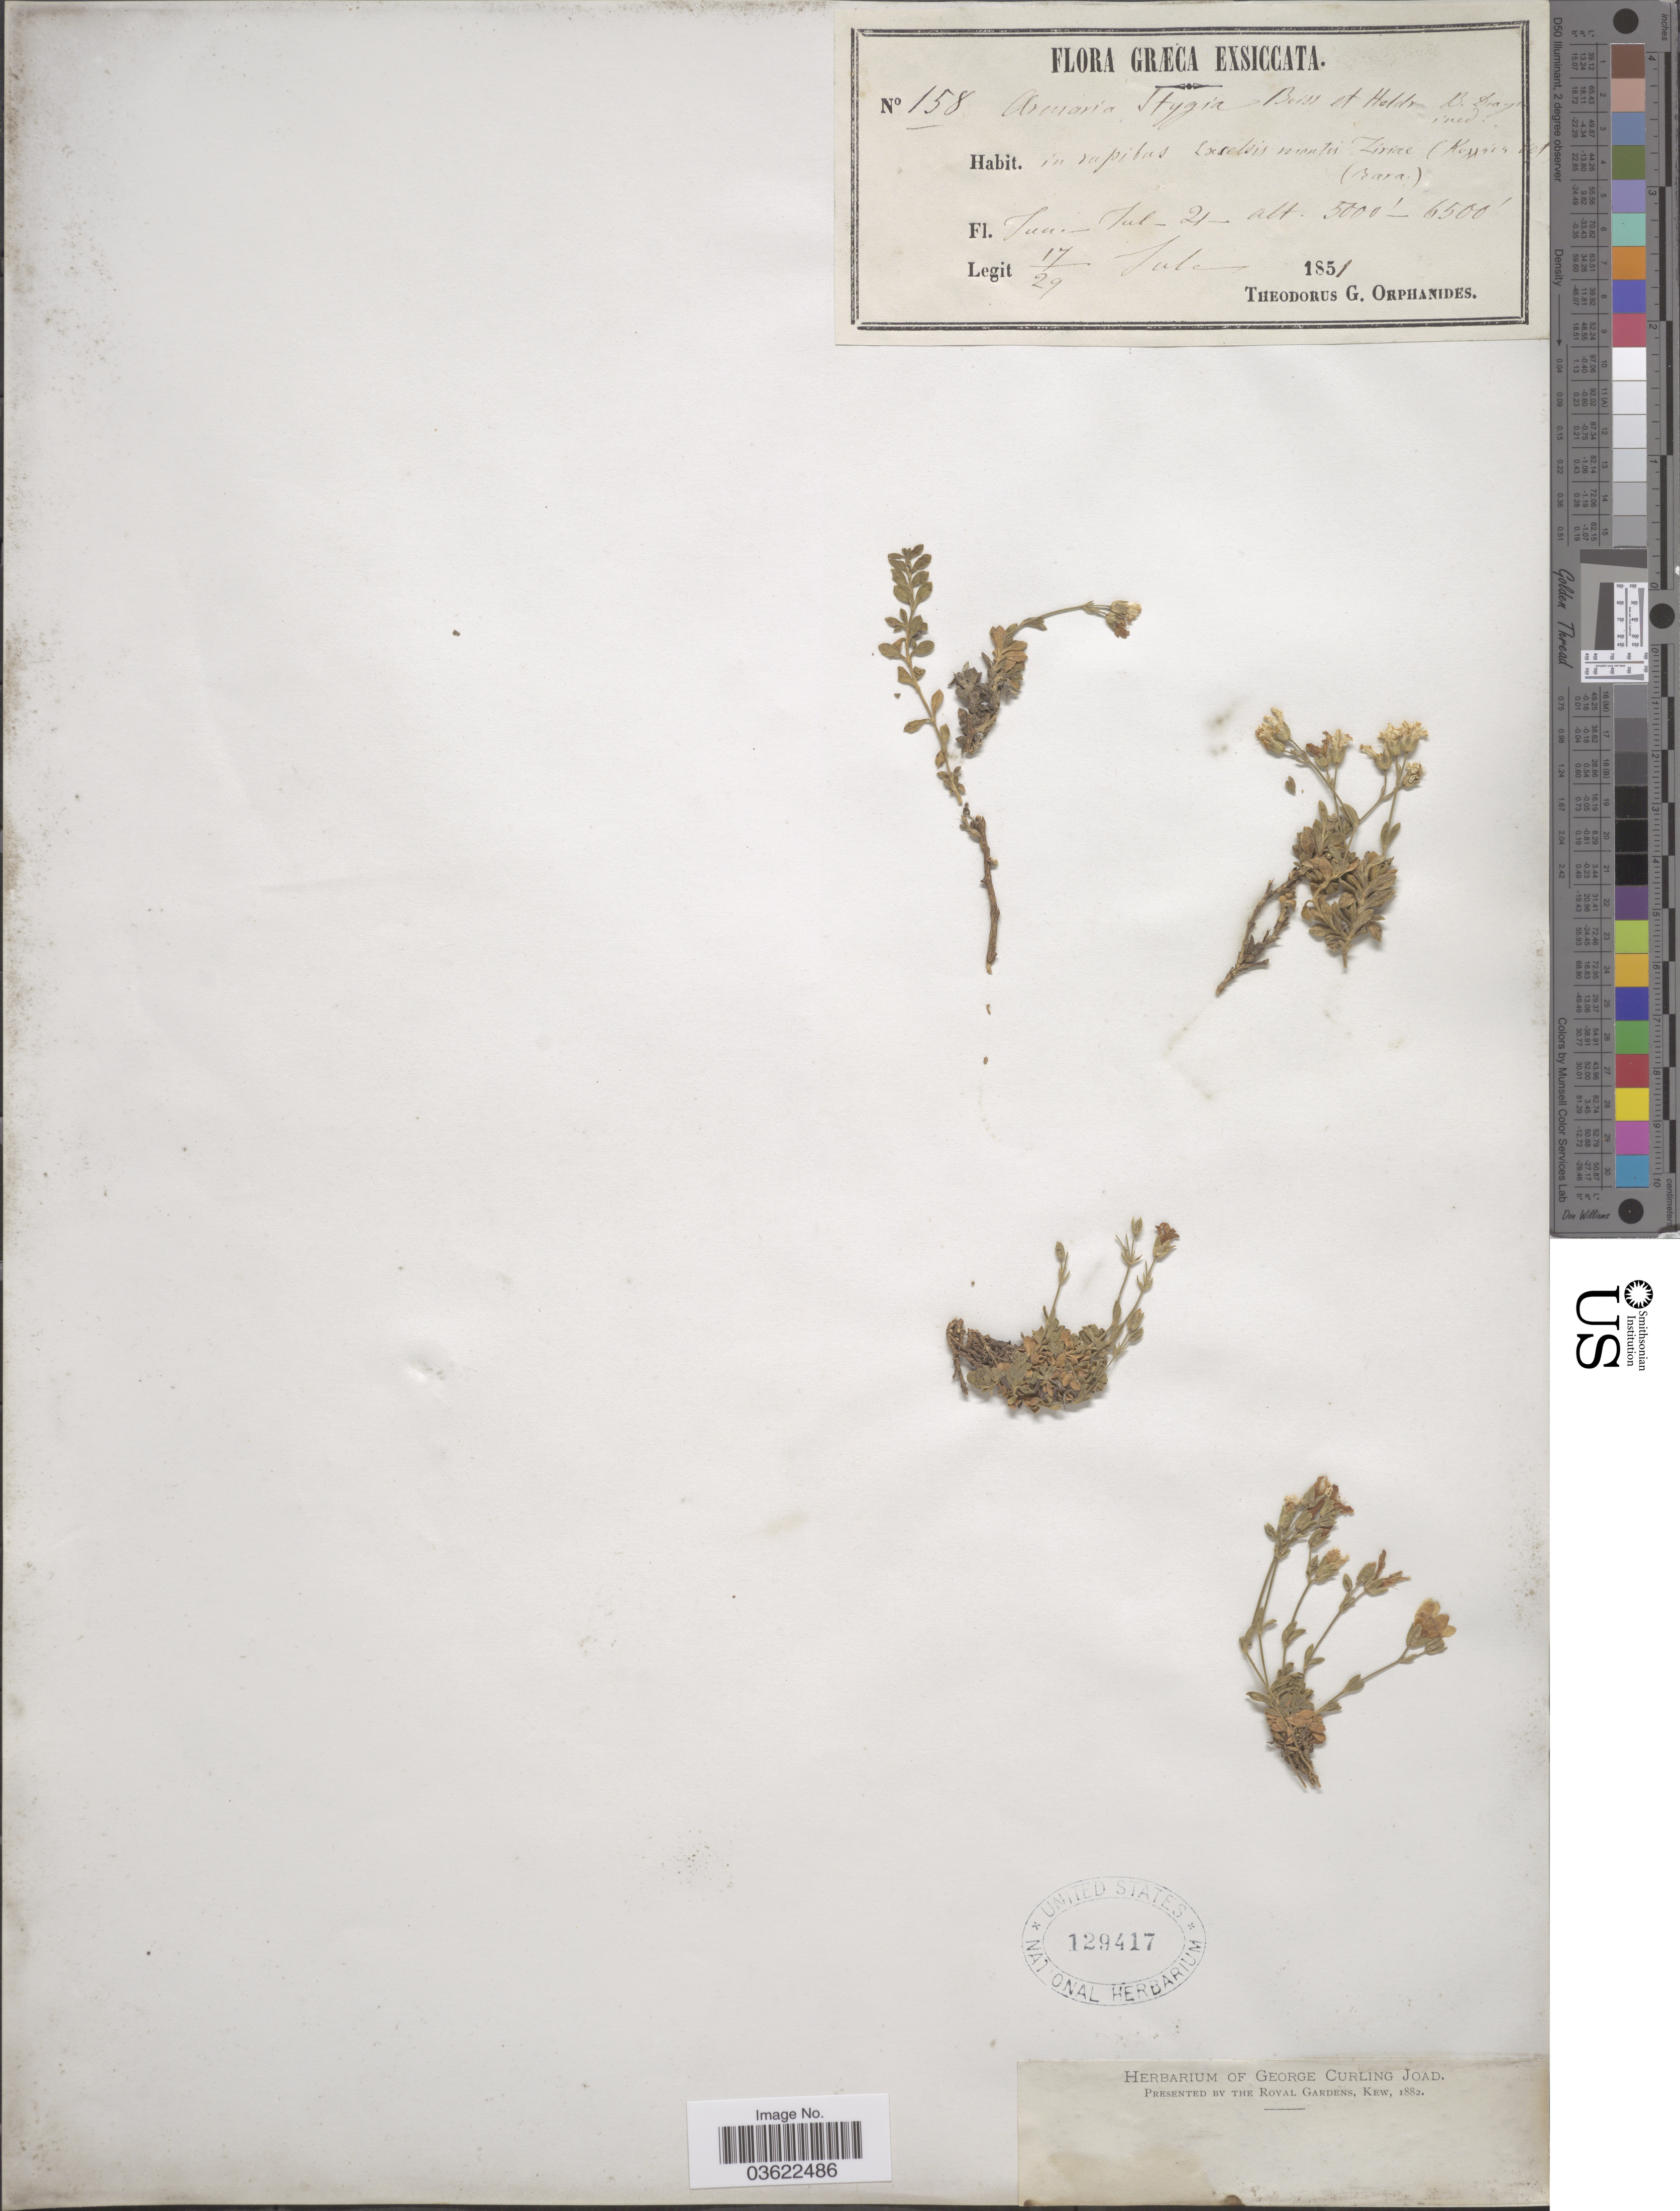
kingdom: Plantae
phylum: Tracheophyta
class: Magnoliopsida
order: Caryophyllales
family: Caryophyllaceae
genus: Arenaria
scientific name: Arenaria stygia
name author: (Boiss. & Heldr.) Halácsy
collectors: T. G. Orphanides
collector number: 158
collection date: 1851-07-17/1851-07-29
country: Greece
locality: Græca. In rupibus Exselsis montis Ziriæ Κυλλήνη Vet.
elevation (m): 1524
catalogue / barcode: US 129417